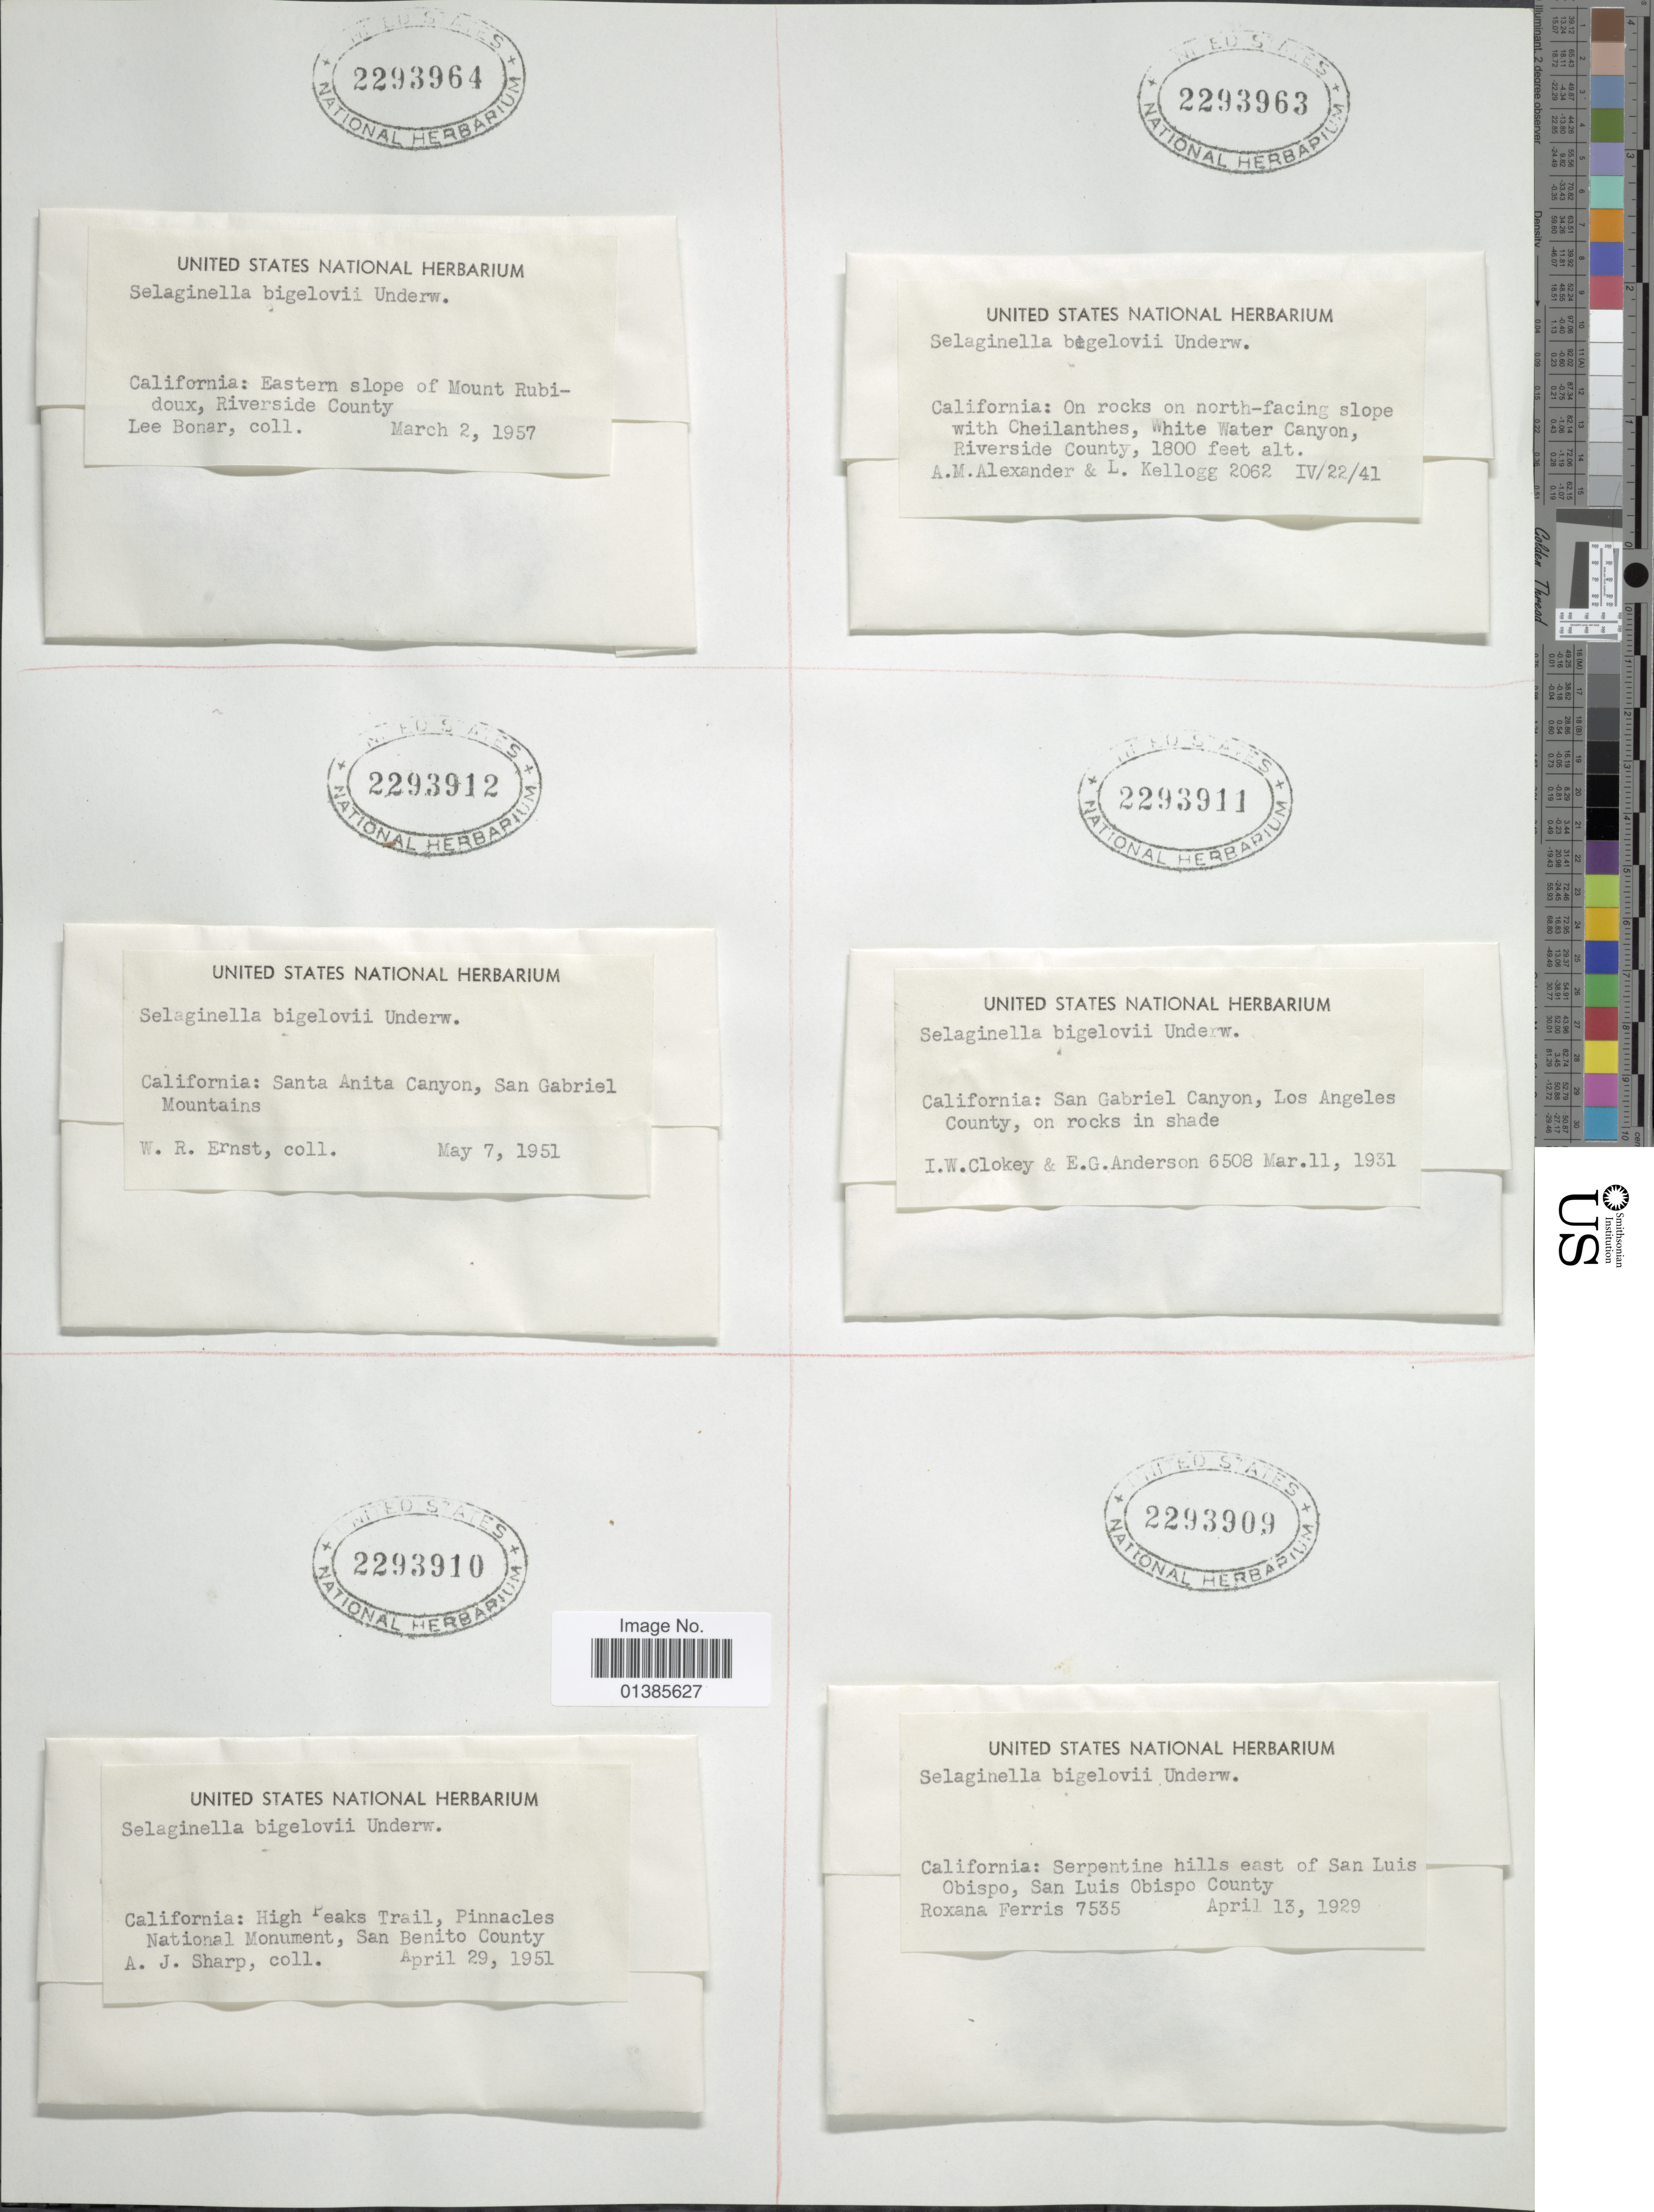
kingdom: Plantae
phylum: Tracheophyta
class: Lycopodiopsida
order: Selaginellales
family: Selaginellaceae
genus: Selaginella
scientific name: Selaginella bigelovii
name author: Underw.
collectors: I. W. Clokey & E. G. Anderson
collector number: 6508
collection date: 1931-03-11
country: United States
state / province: California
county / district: Los Angeles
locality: San Gabriel Canyon, Los Angeles County, on rocks in shade.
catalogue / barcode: US 2293911-3